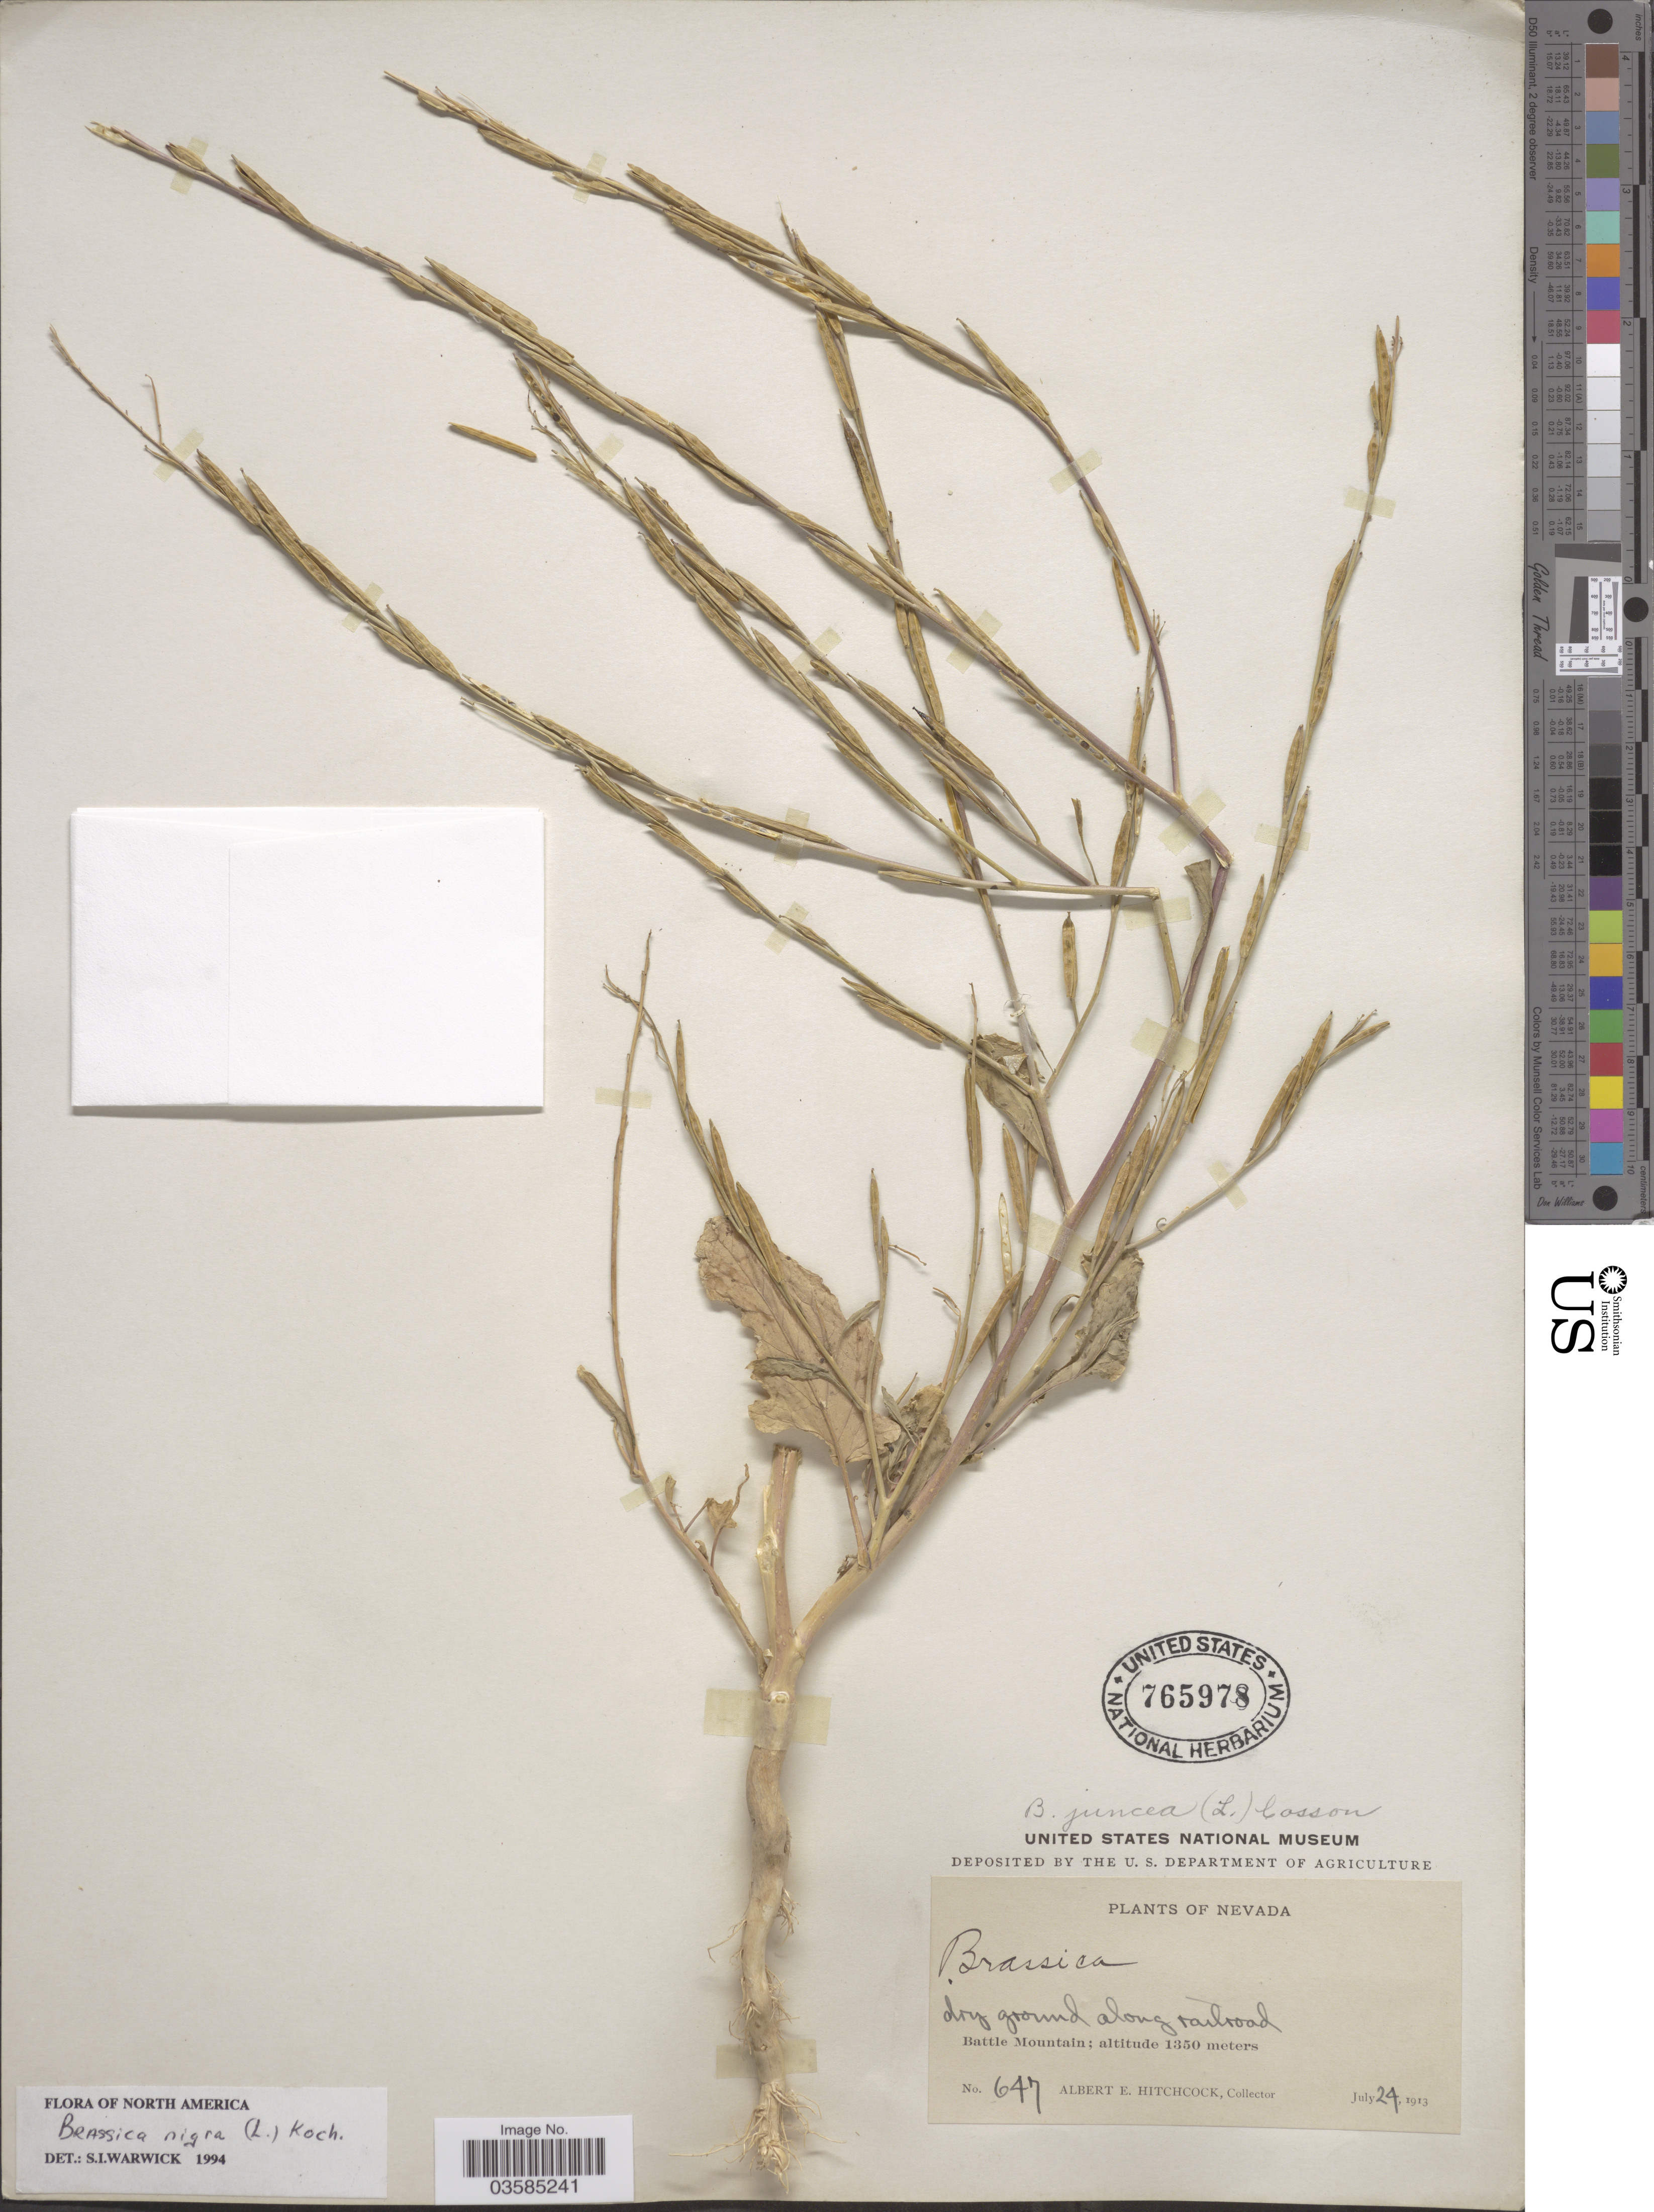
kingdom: Plantae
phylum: Tracheophyta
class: Magnoliopsida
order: Brassicales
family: Brassicaceae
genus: Brassica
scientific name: Brassica nigra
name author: (L.) W.D.J. Koch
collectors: A. Hitchcock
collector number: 647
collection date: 1913-07-24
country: United States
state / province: Nevada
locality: Dry ground along railroad. Battle Mountain.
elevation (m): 1350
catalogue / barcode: US 765978